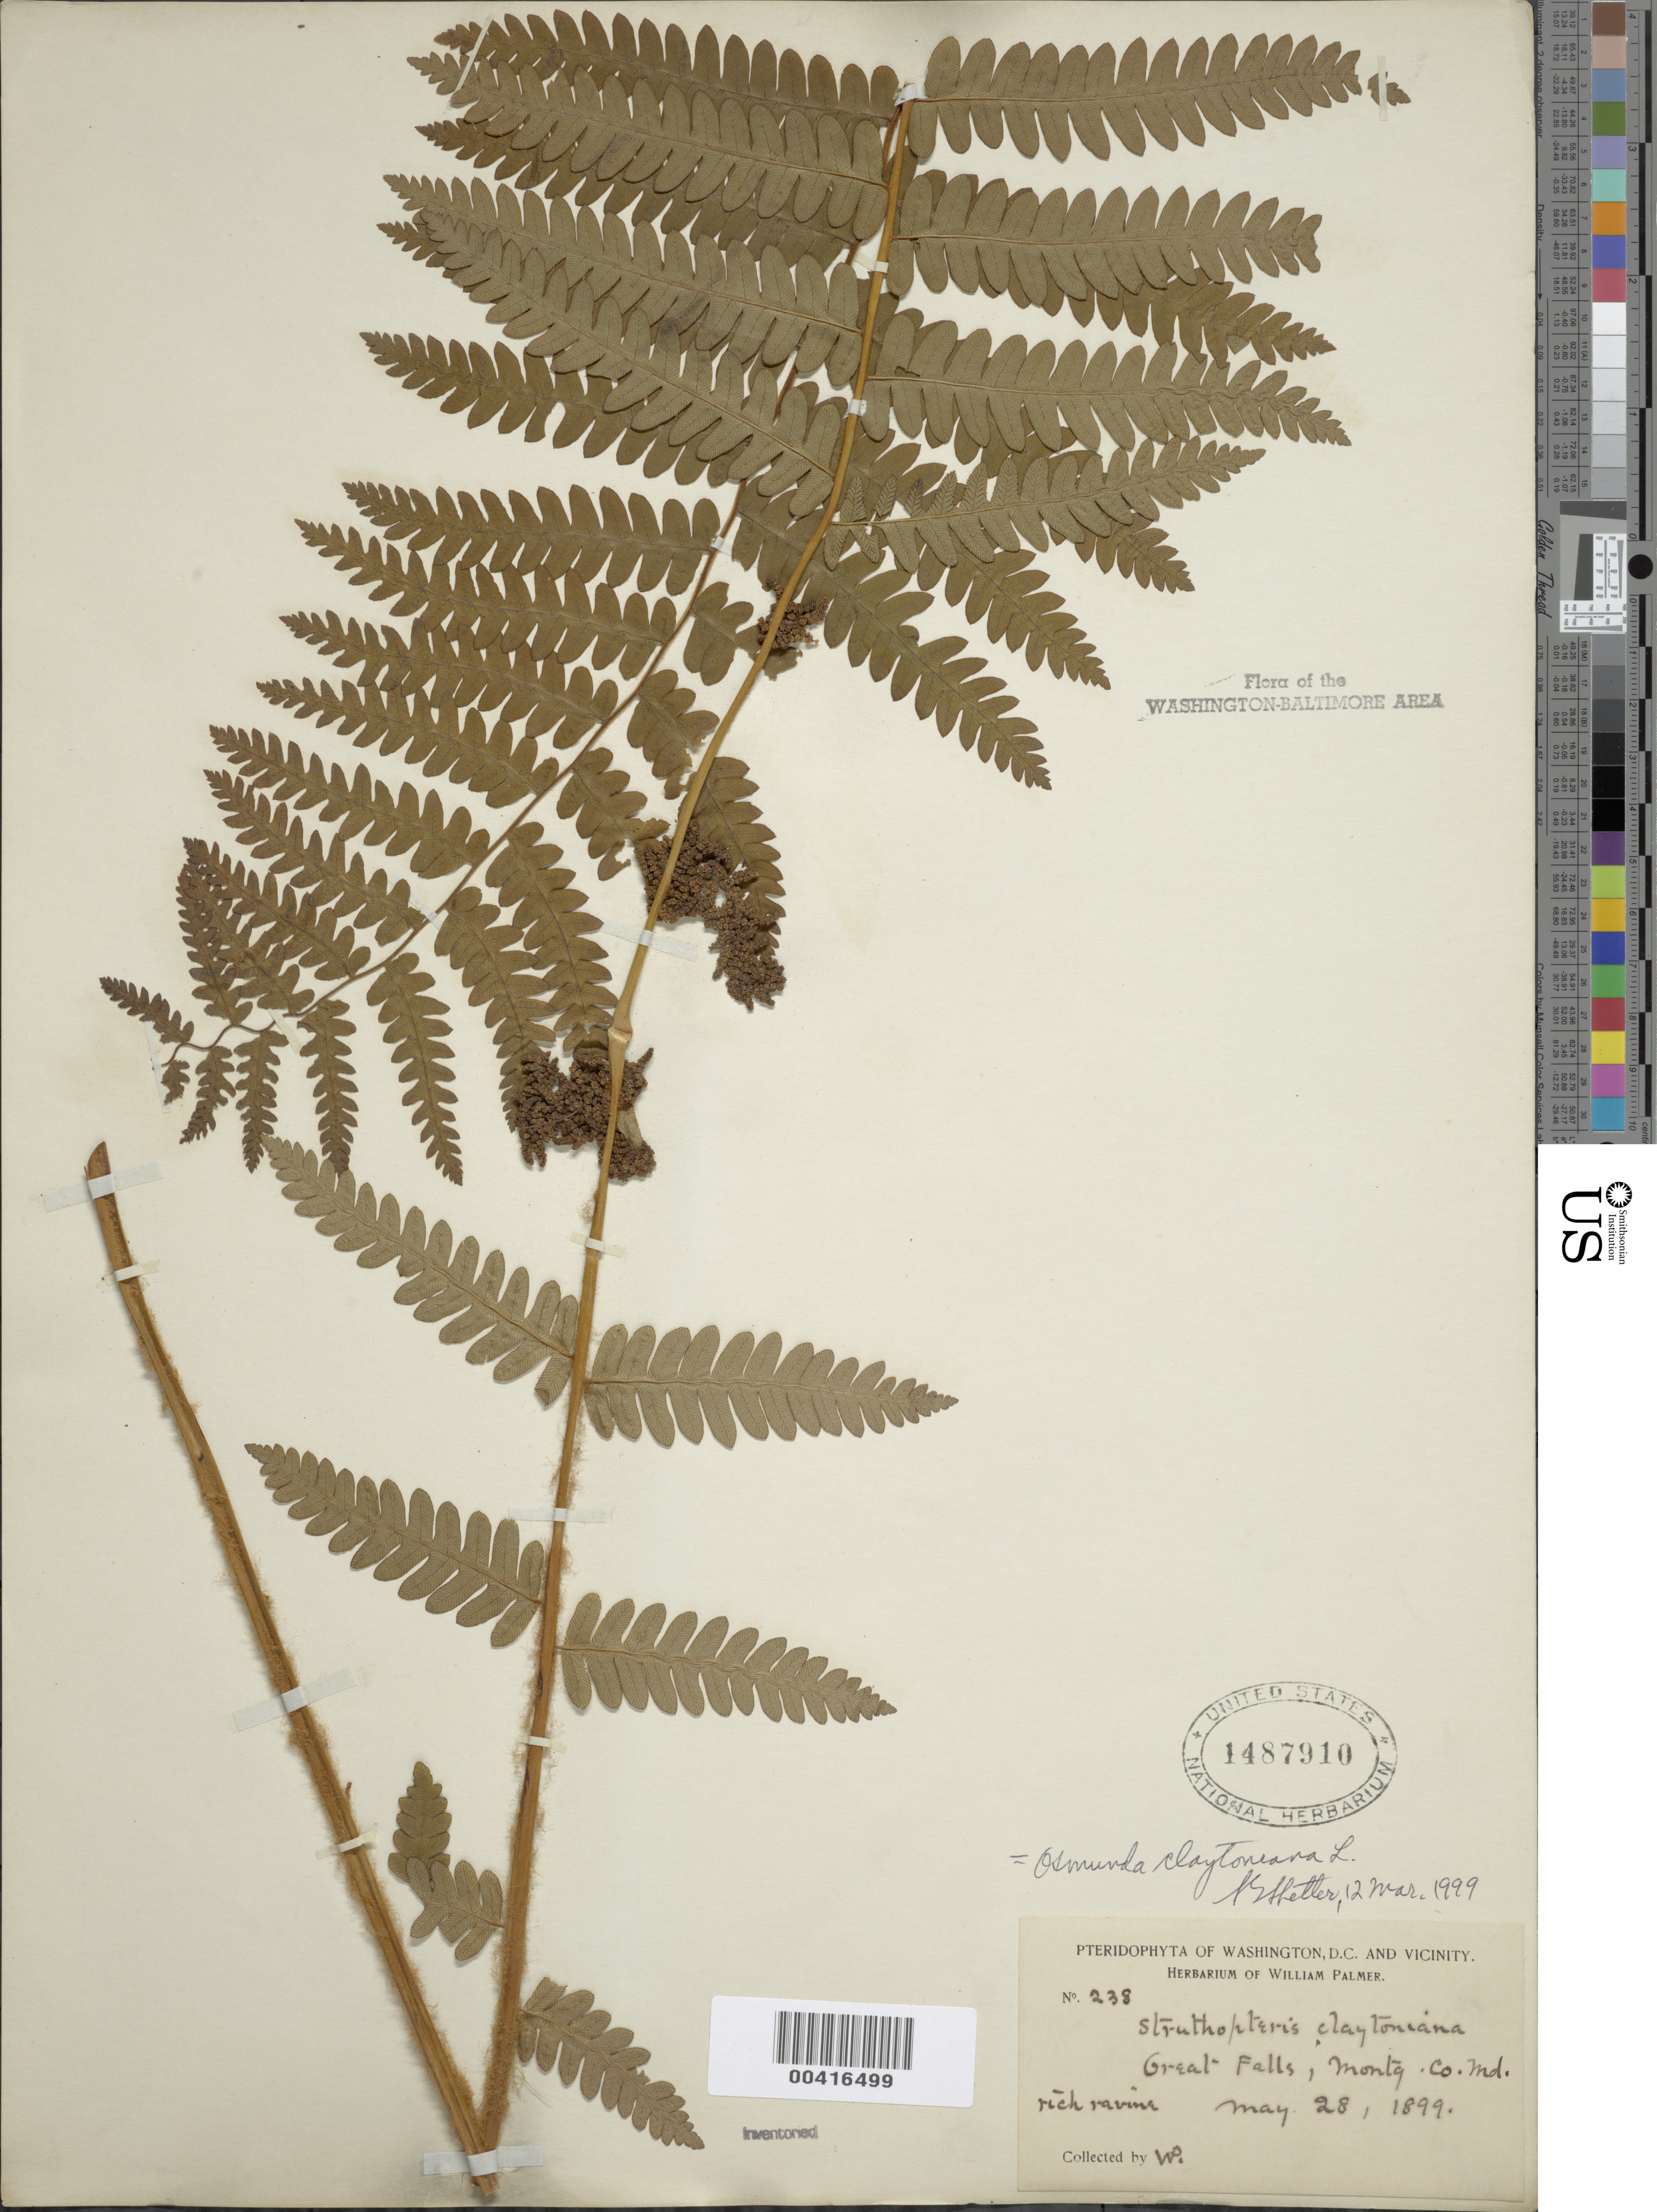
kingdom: Plantae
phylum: Tracheophyta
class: Polypodiopsida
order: Osmundales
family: Osmundaceae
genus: Osmunda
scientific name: Osmunda claytoniana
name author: (L.) Tagawa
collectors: W. Palmer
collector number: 238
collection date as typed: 28 May 1899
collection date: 1899-05-28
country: United States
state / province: Maryland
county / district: Montgomery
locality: Great Falls C. & O. Canal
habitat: Rich ravine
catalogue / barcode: US 1487910